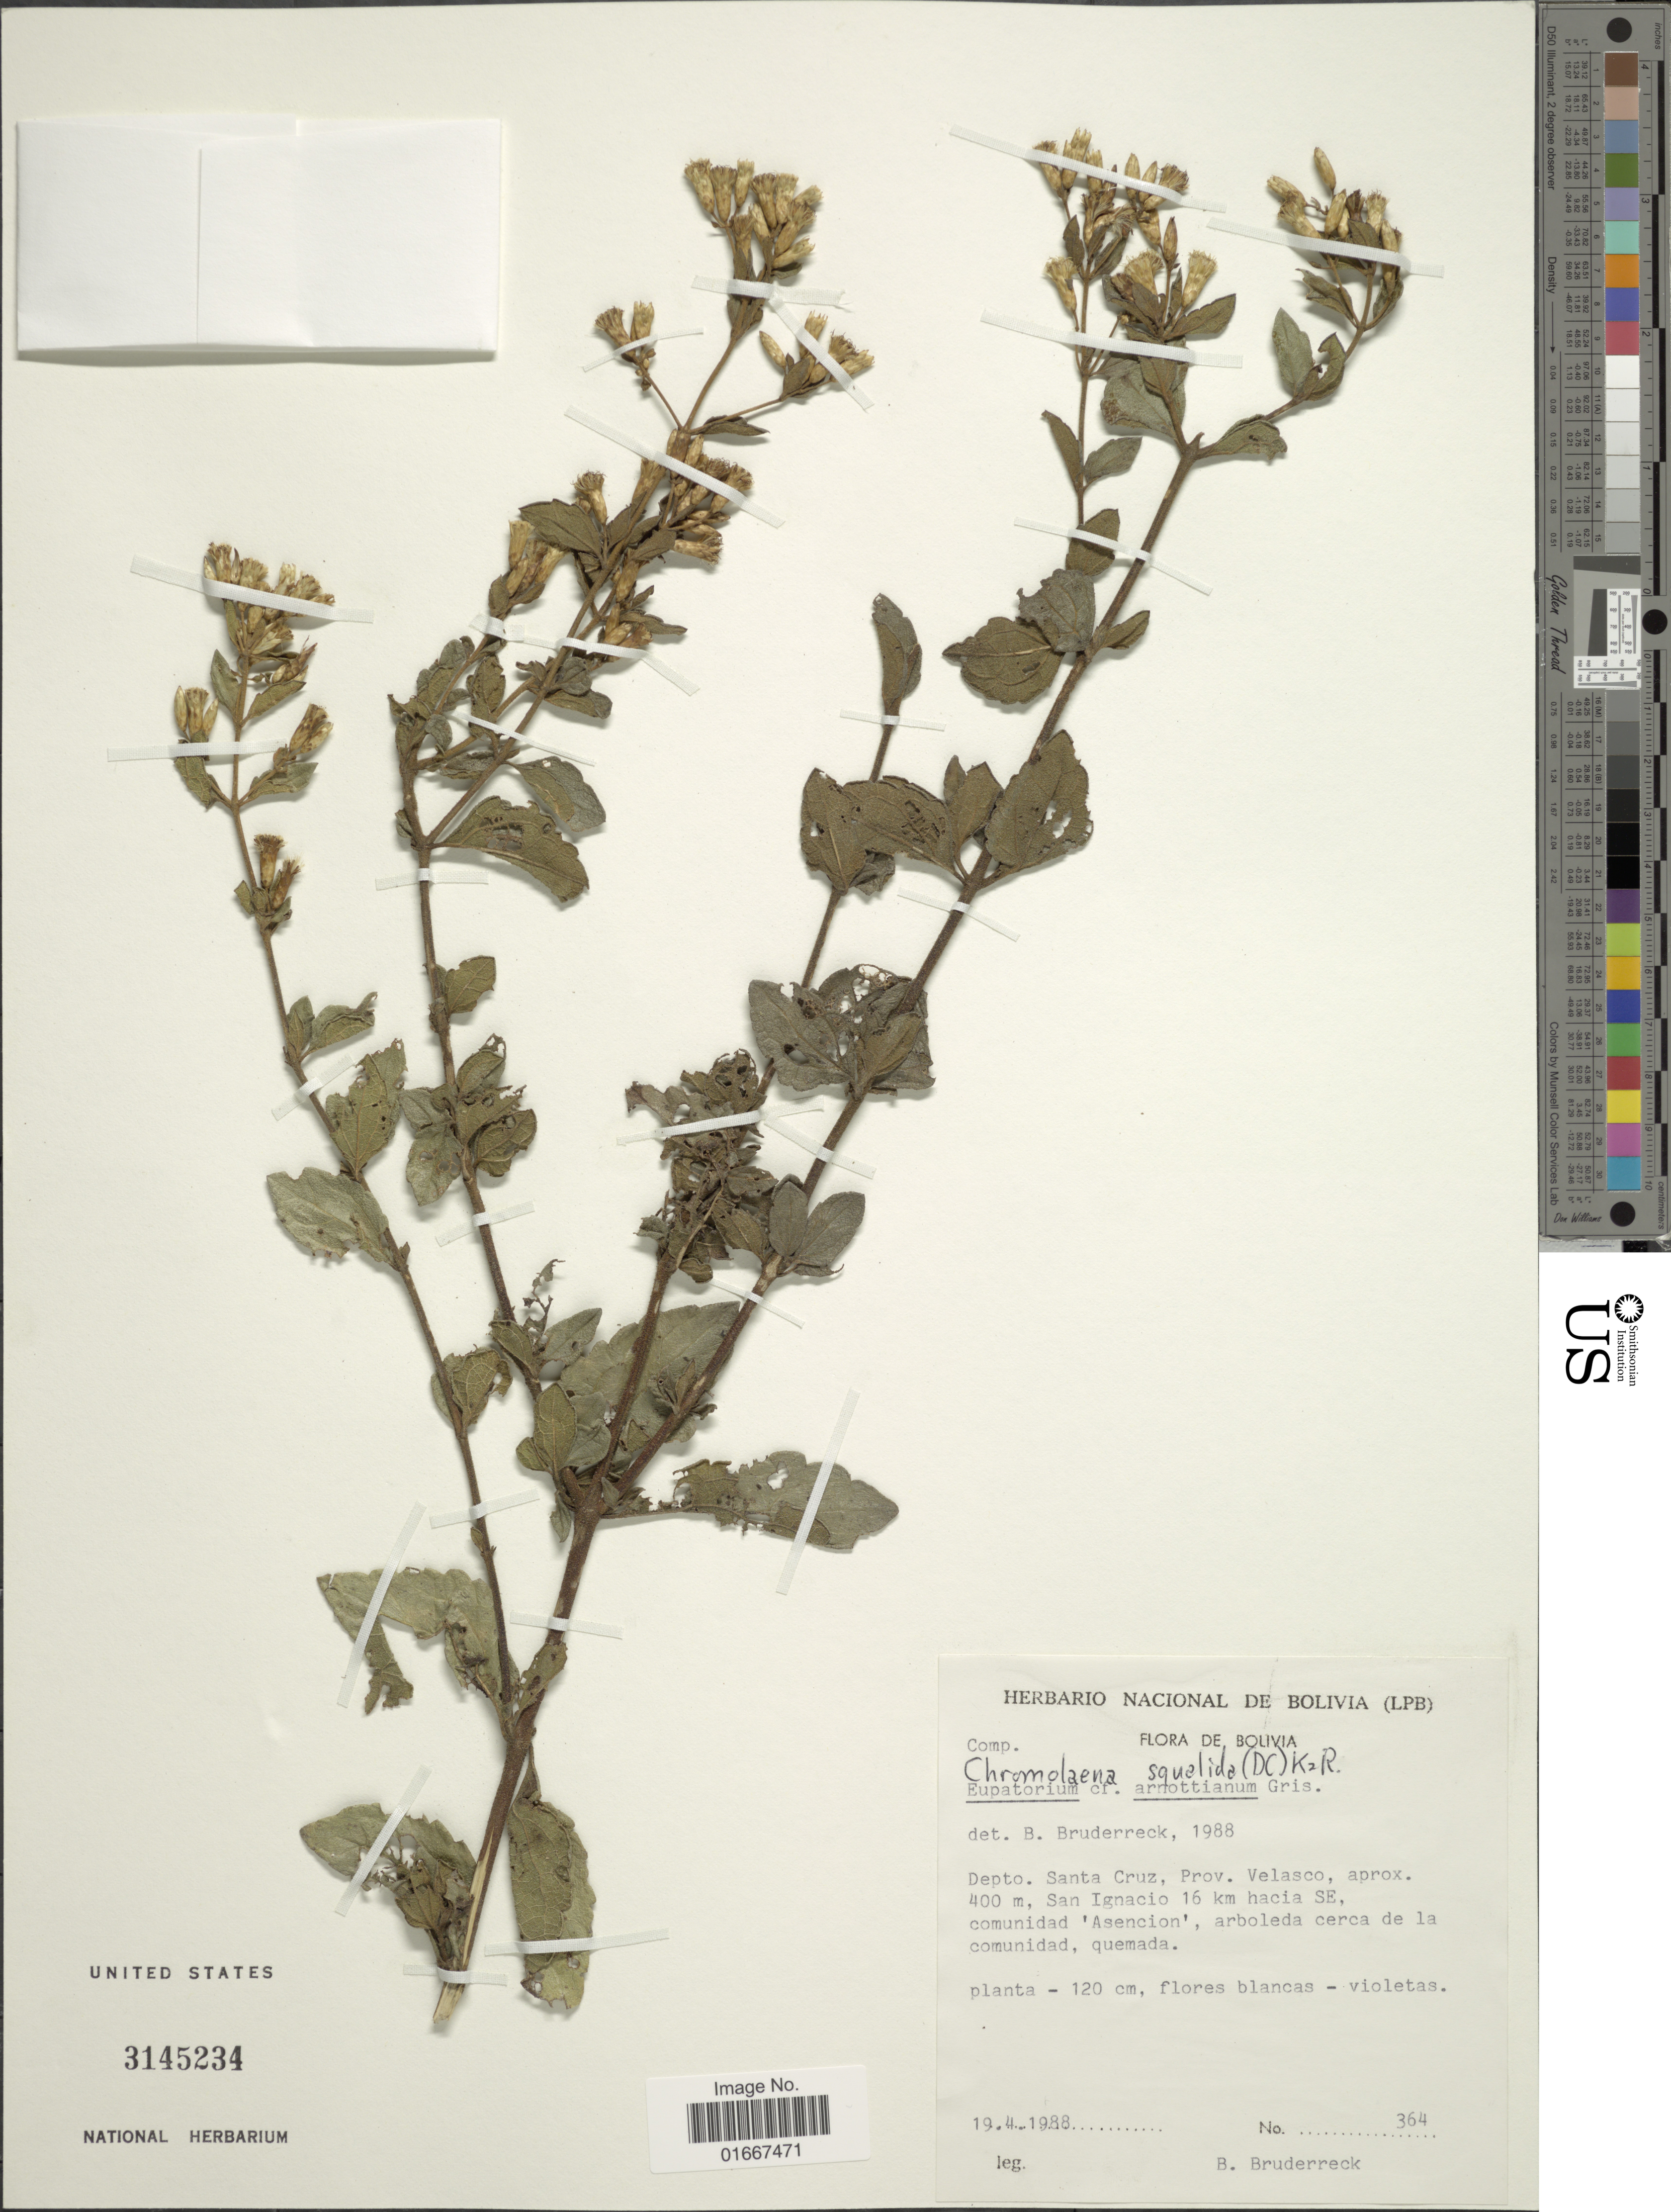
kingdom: Plantae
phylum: Tracheophyta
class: Magnoliopsida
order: Asterales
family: Asteraceae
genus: Chromolaena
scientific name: Chromolaena squalida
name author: (DC.) R.M. King & H. Rob.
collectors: B. Bruddereck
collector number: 364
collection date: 1988-04-19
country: Bolivia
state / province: Santa Cruz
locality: Prov. Velasco, San Ignacio 16 km hacia SE, comunidad 'Asencion' , arboleda cerca de la comunidad, quemada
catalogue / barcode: US 3145234